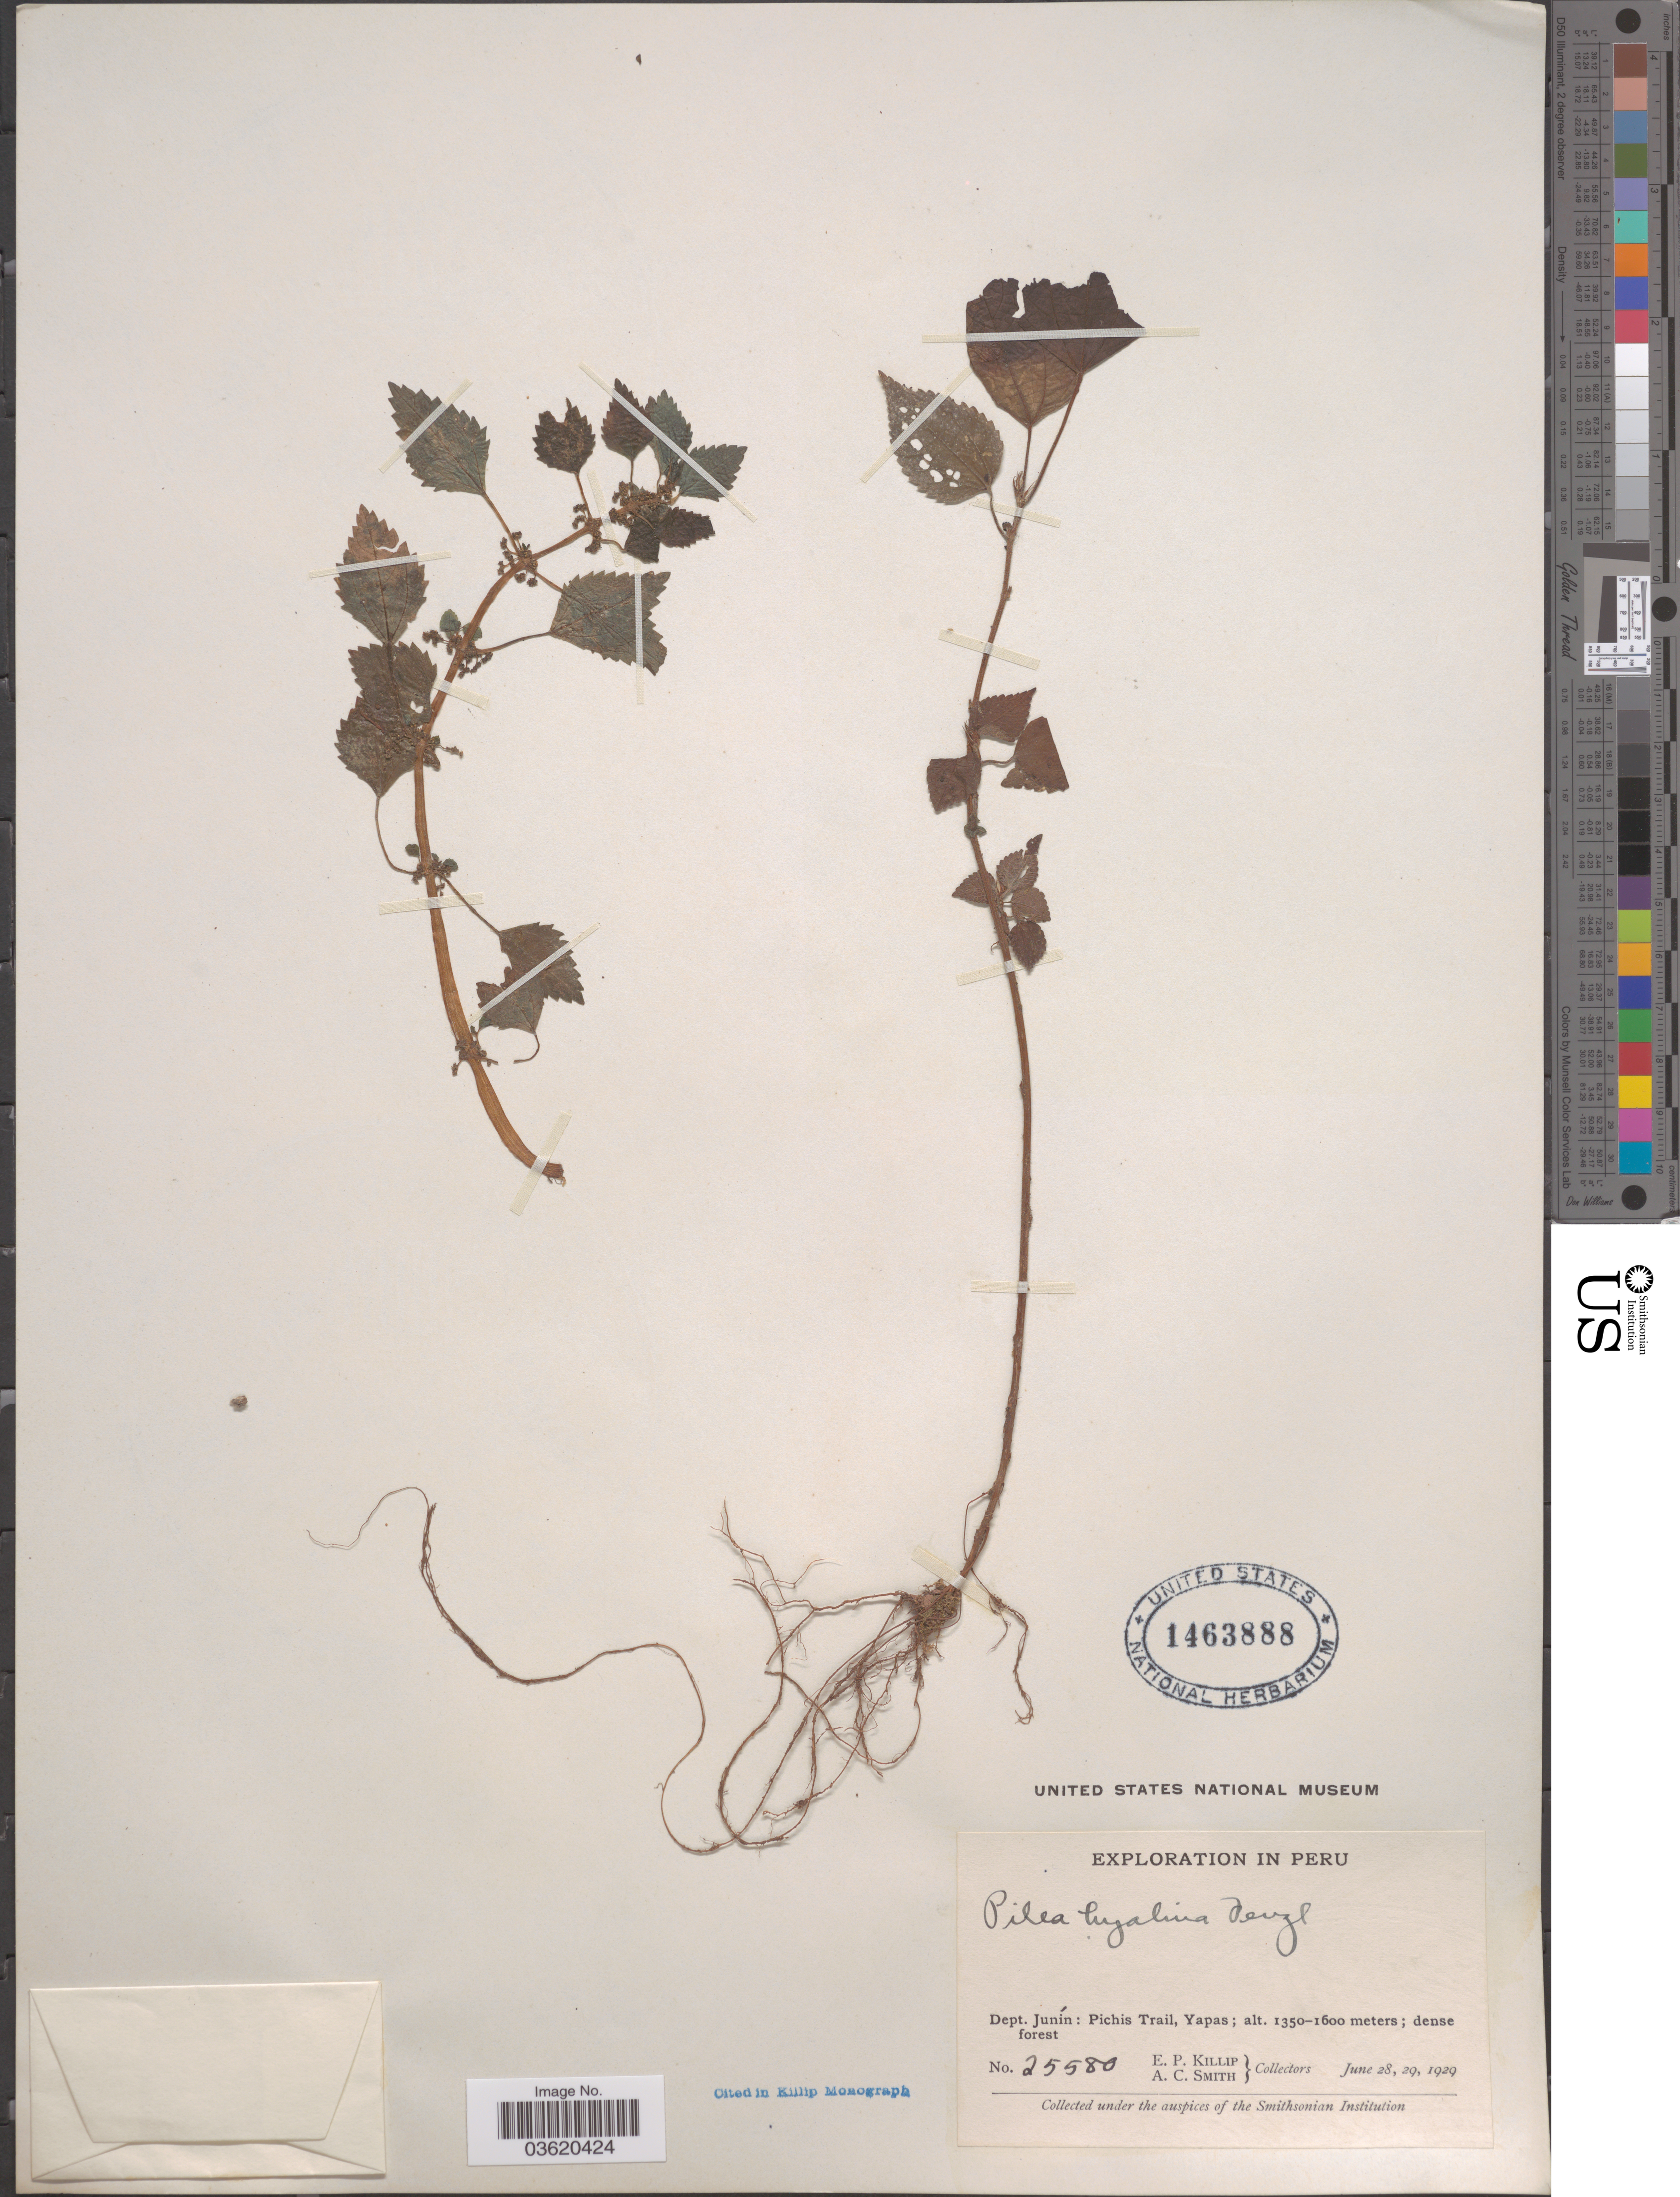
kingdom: Plantae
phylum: Tracheophyta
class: Magnoliopsida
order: Rosales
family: Urticaceae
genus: Pilea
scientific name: Pilea hyalina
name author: Fenzl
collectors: E. P. Killip & A. C. Smith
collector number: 25580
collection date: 1929-06-28/1929-06-29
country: Peru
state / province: Junín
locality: Dept. Junín: Pichis Trail, Yapas.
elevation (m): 1350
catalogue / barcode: US 1463888